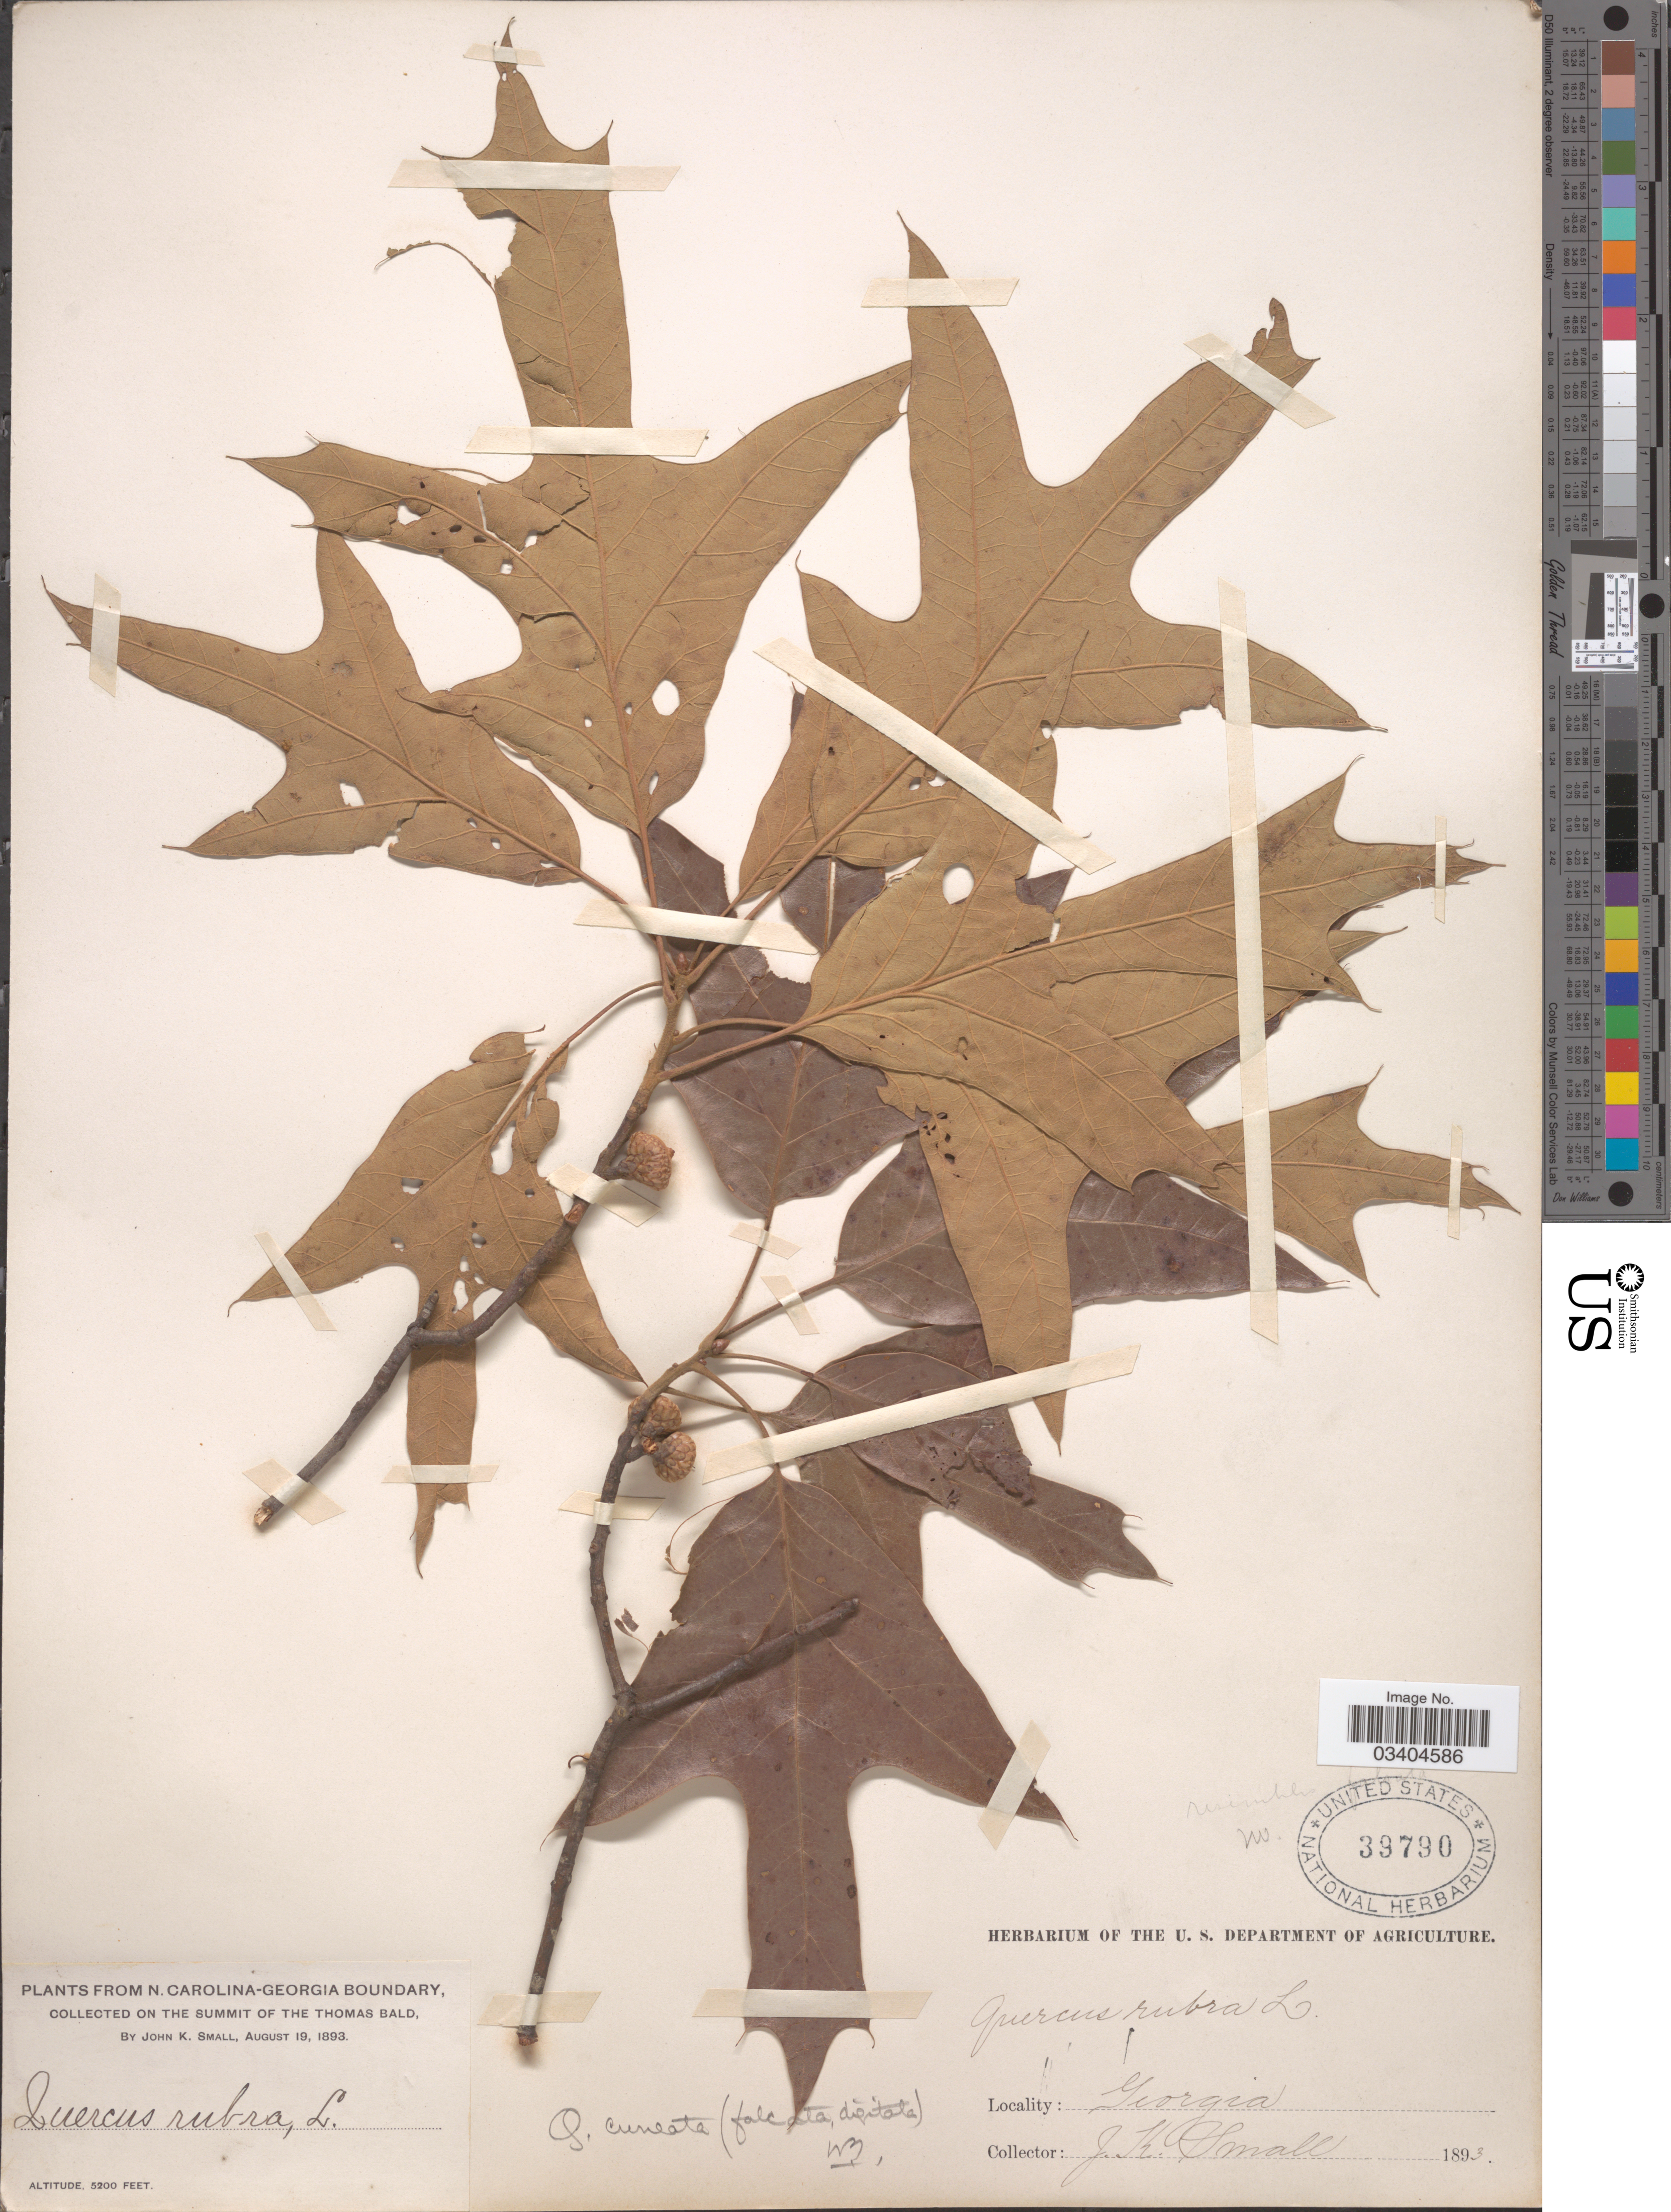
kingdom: Plantae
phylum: Tracheophyta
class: Magnoliopsida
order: Fagales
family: Fagaceae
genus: Quercus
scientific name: Quercus falcata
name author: Michx.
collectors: J. K. Small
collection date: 1893-08-19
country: United States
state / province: Georgia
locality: N. Carolina-Georgia Boundary. On the summit of the Thomas Bald.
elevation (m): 1585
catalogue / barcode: US 39790